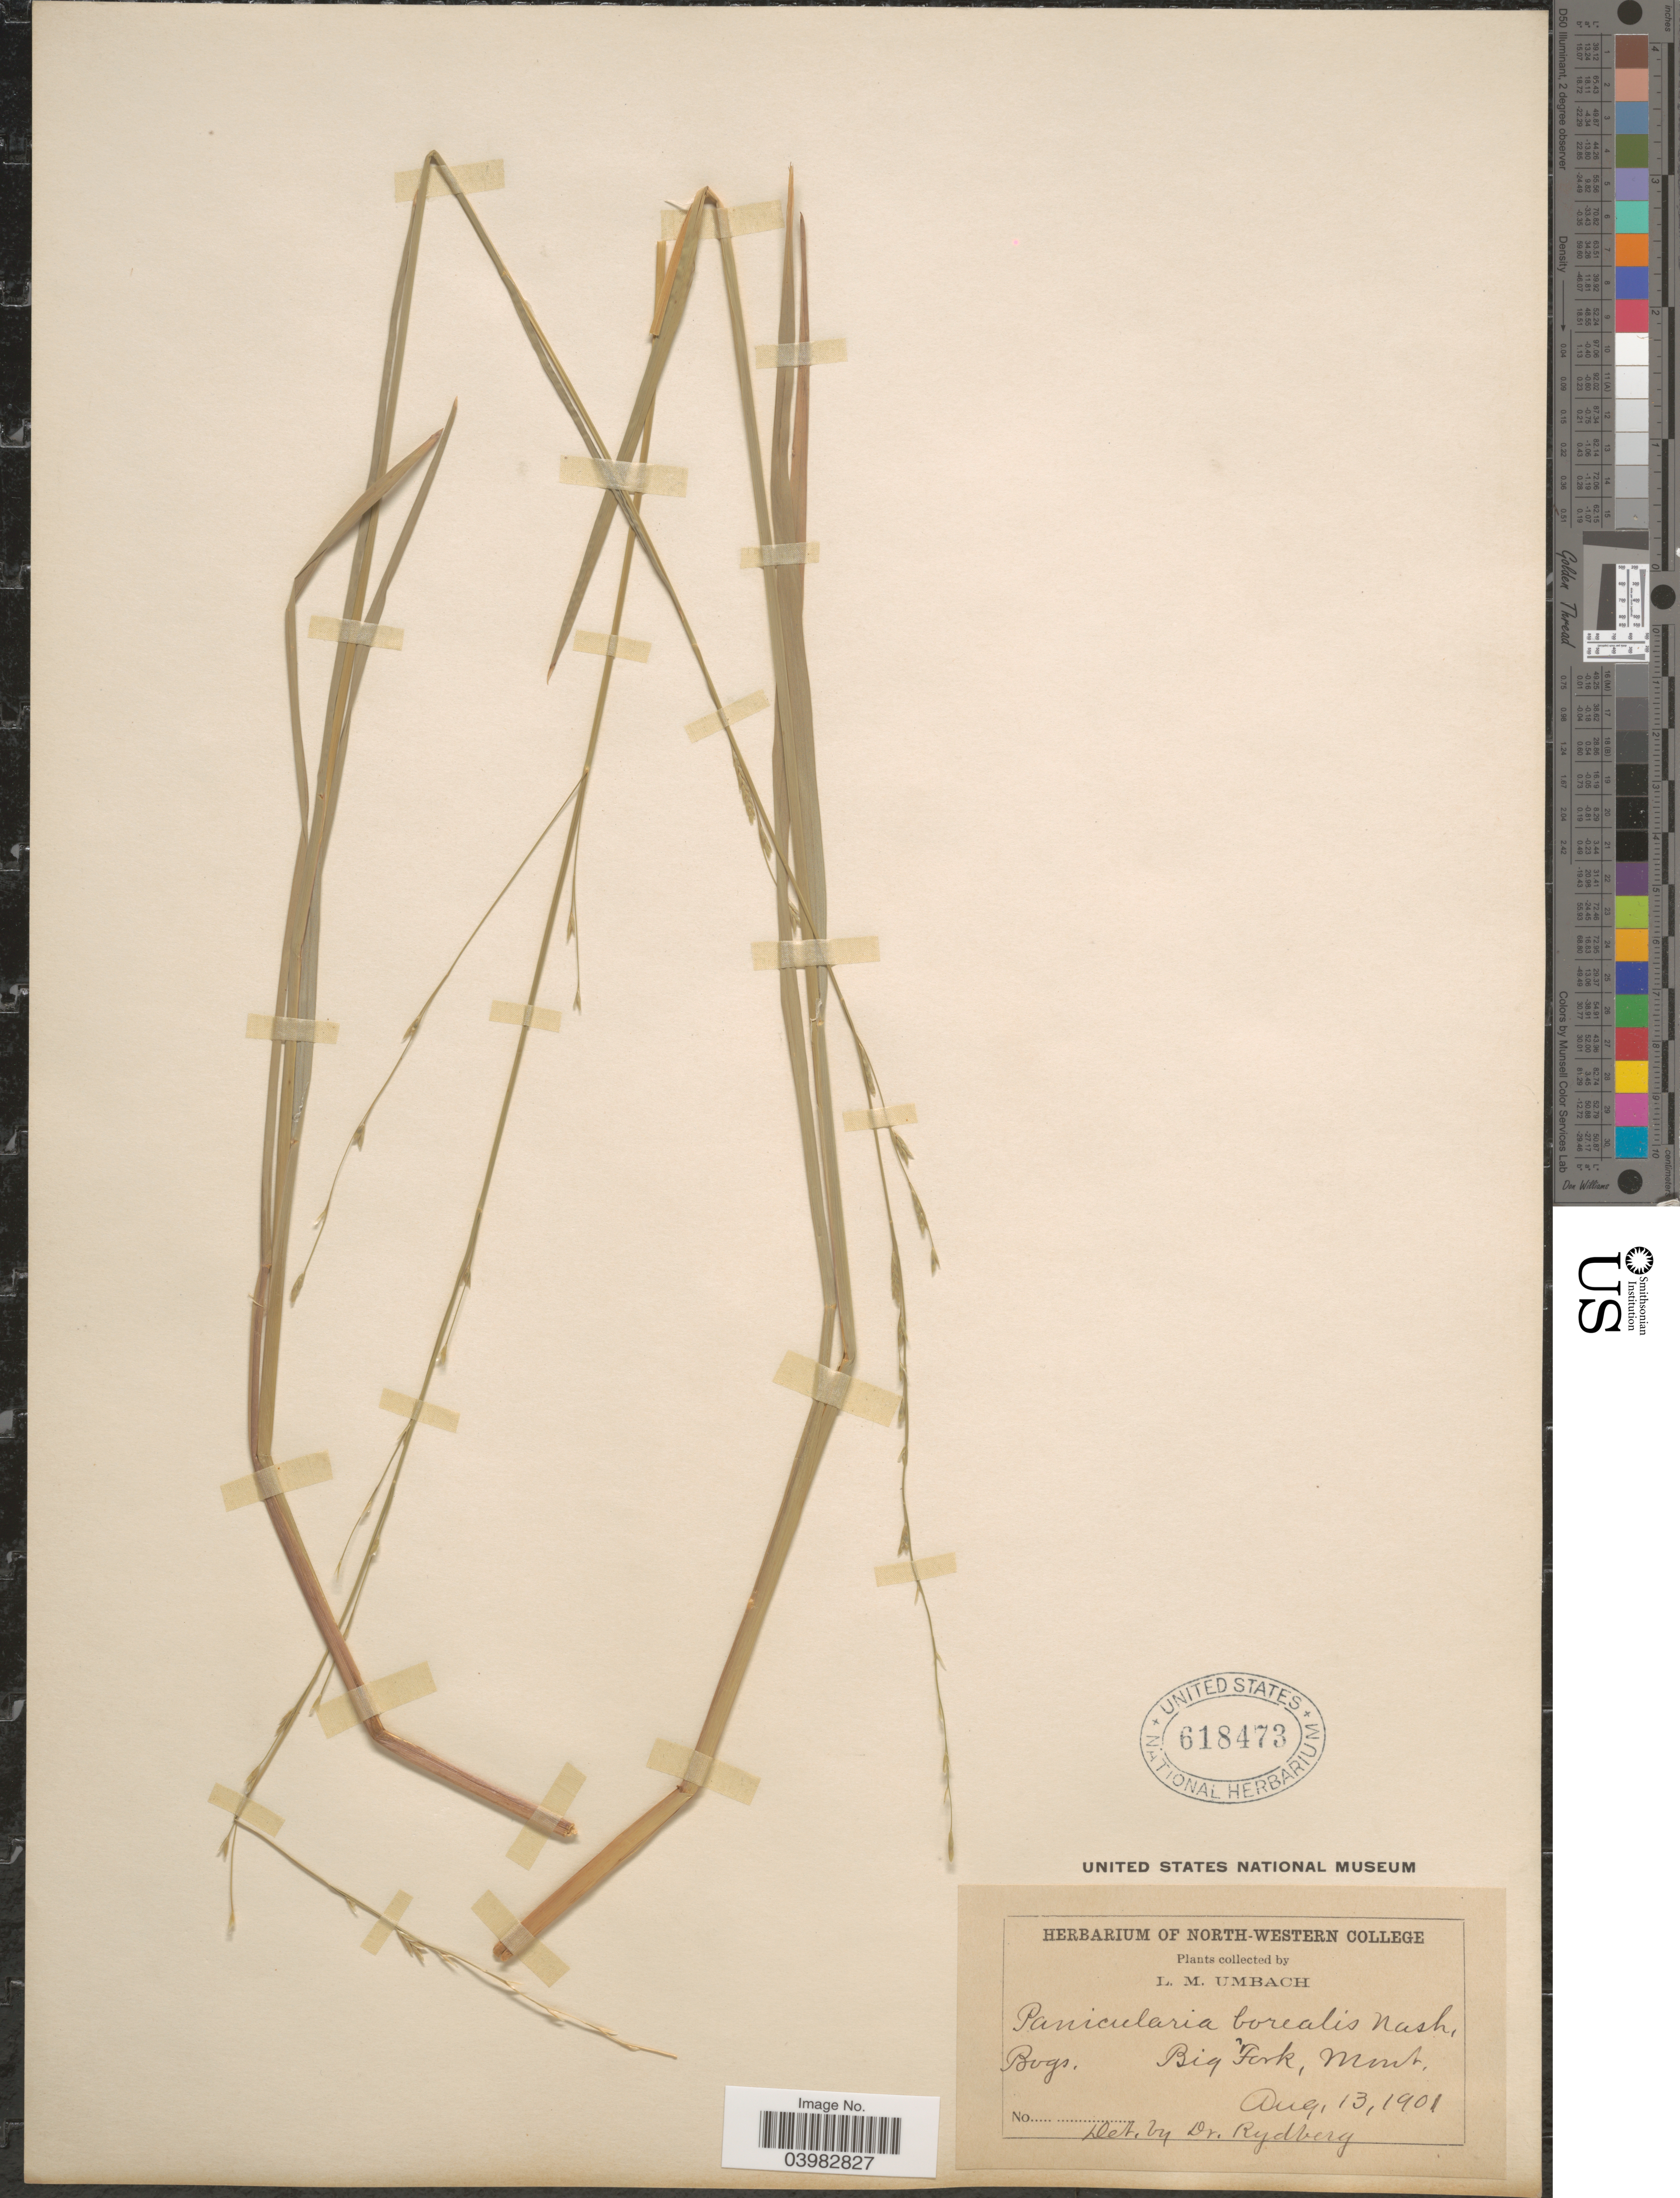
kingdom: Plantae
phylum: Tracheophyta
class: Liliopsida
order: Poales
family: Poaceae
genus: Glyceria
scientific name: Glyceria borealis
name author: (Nash) Batchelder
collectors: L. M. Umbach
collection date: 1901-08-13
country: United States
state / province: Montana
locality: Big Fork.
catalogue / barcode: US 618473